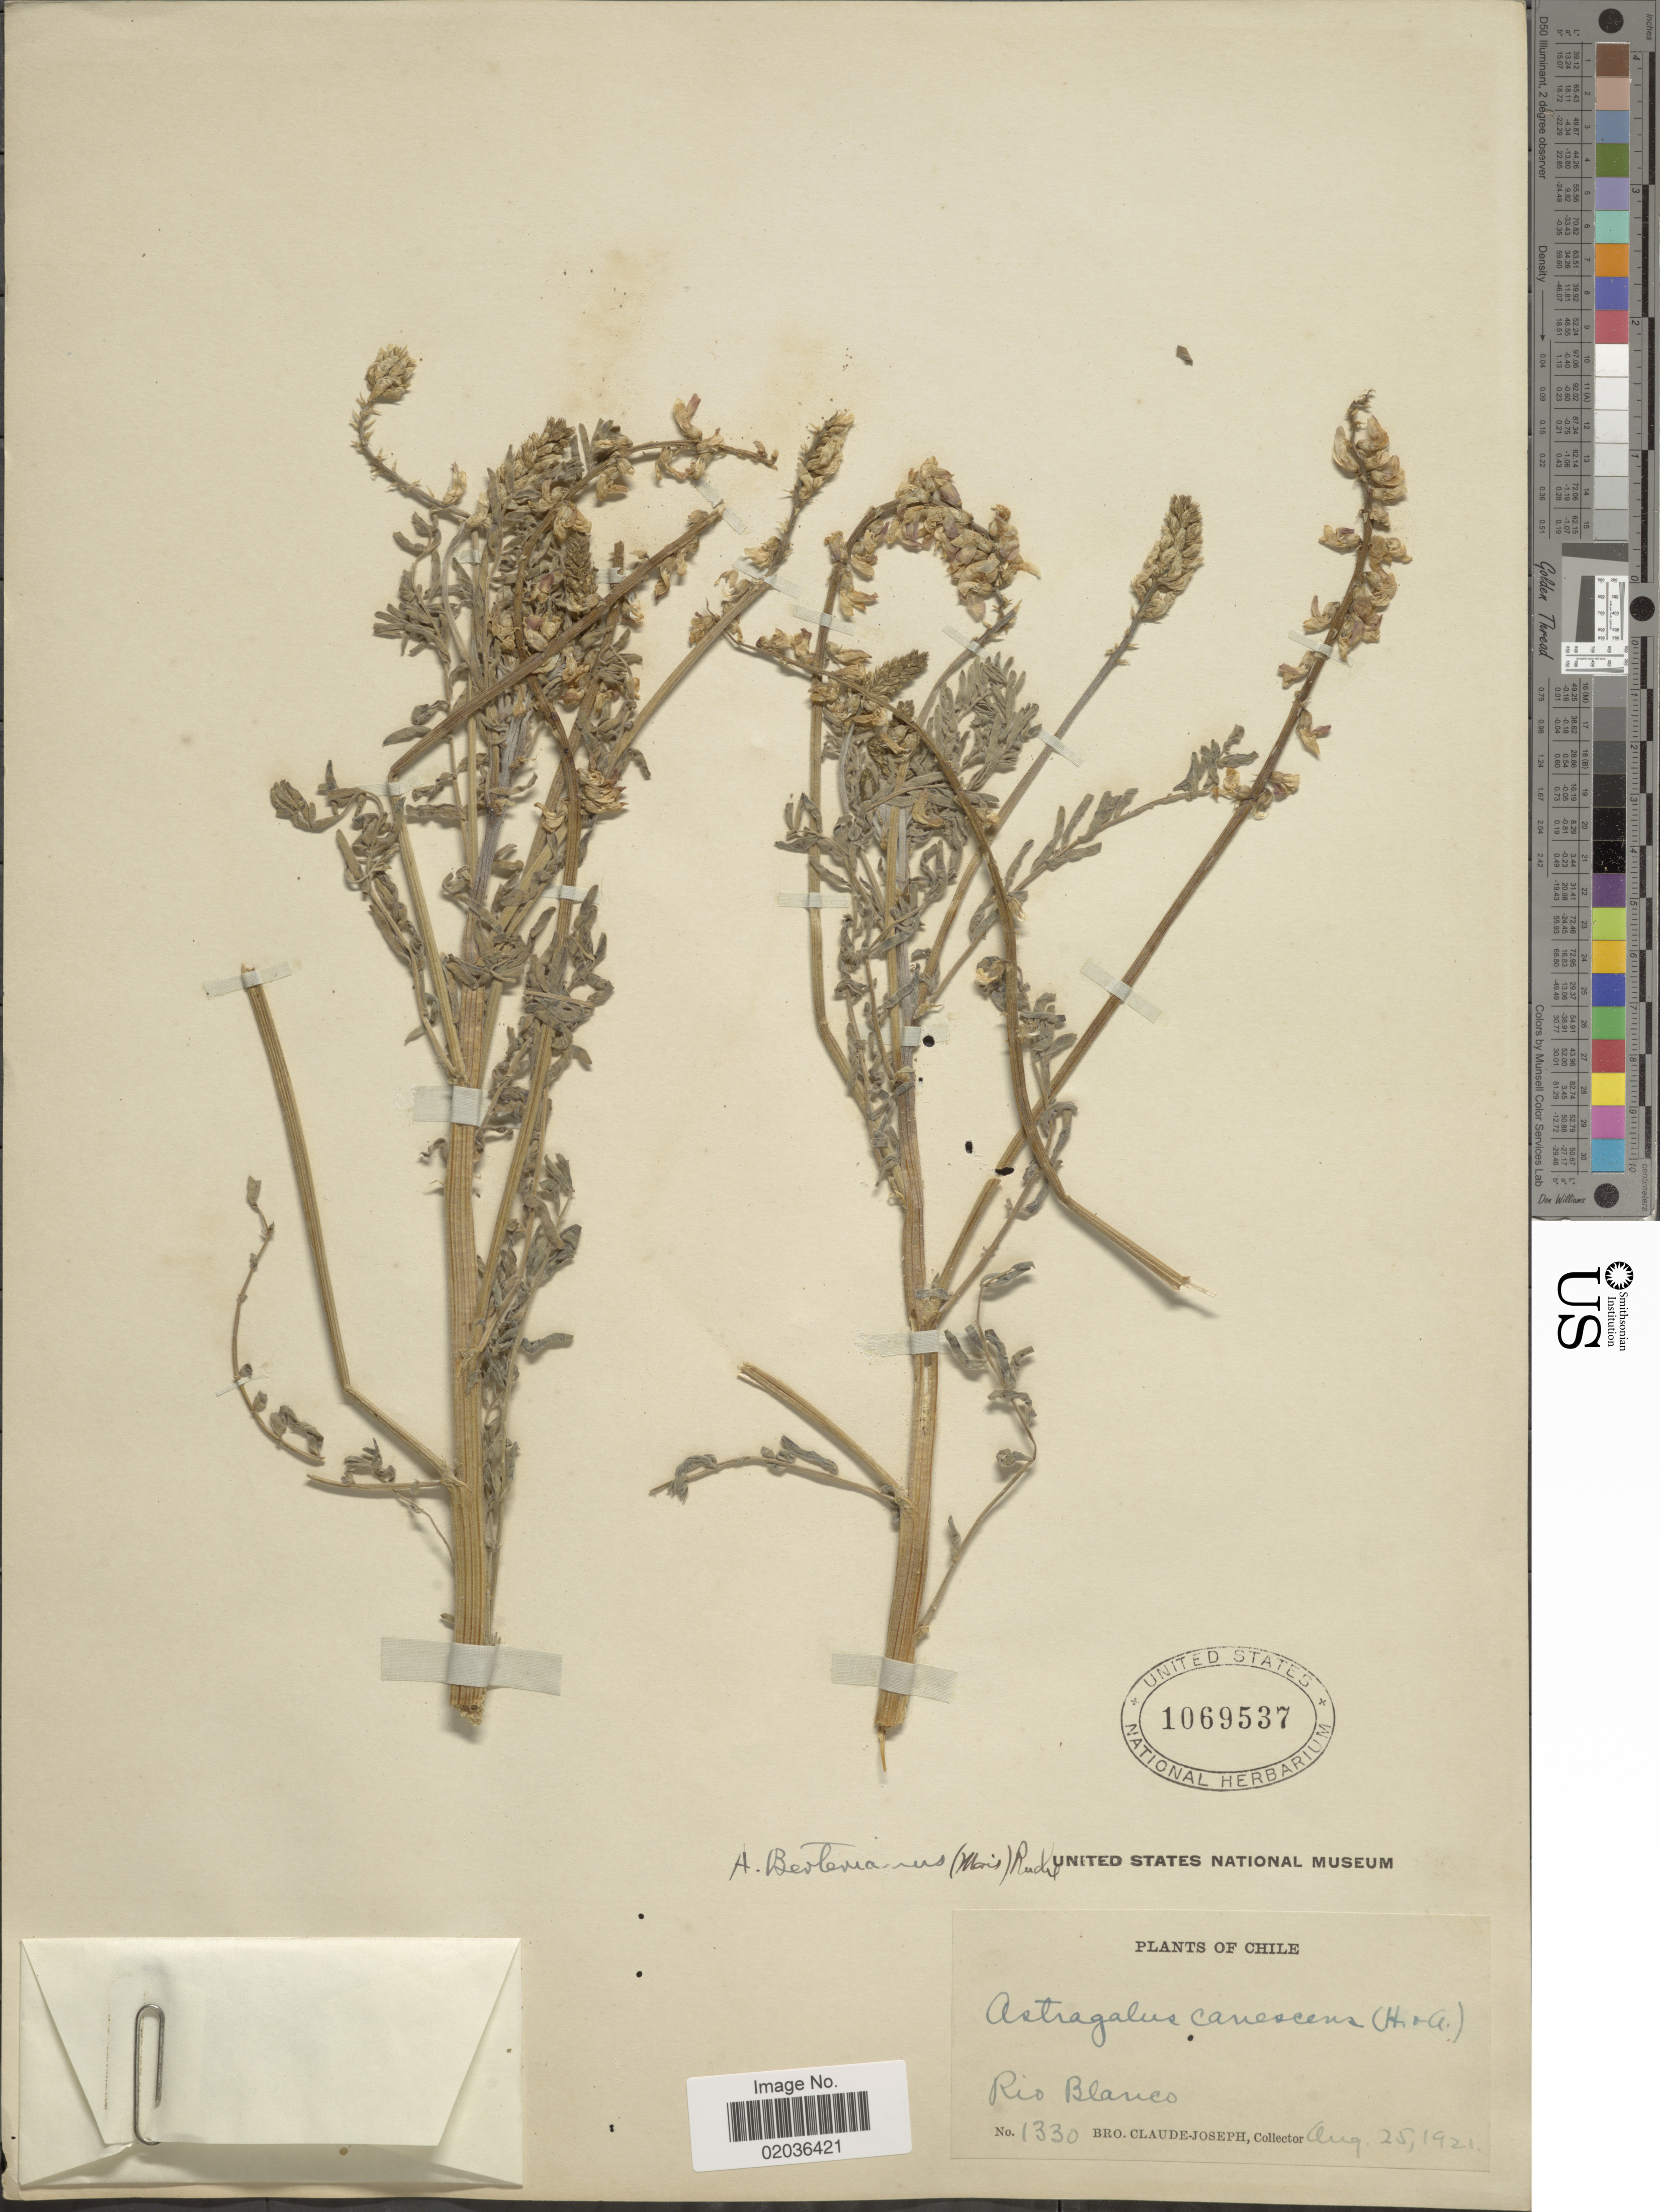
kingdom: Plantae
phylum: Tracheophyta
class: Magnoliopsida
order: Fabales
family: Fabaceae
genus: Astragalus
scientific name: Astragalus berterianus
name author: (Moris) Reiche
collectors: Bro. Claude-Joseph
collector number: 1330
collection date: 1921-08-25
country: Chile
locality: Rio Blanco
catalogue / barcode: US 1069537